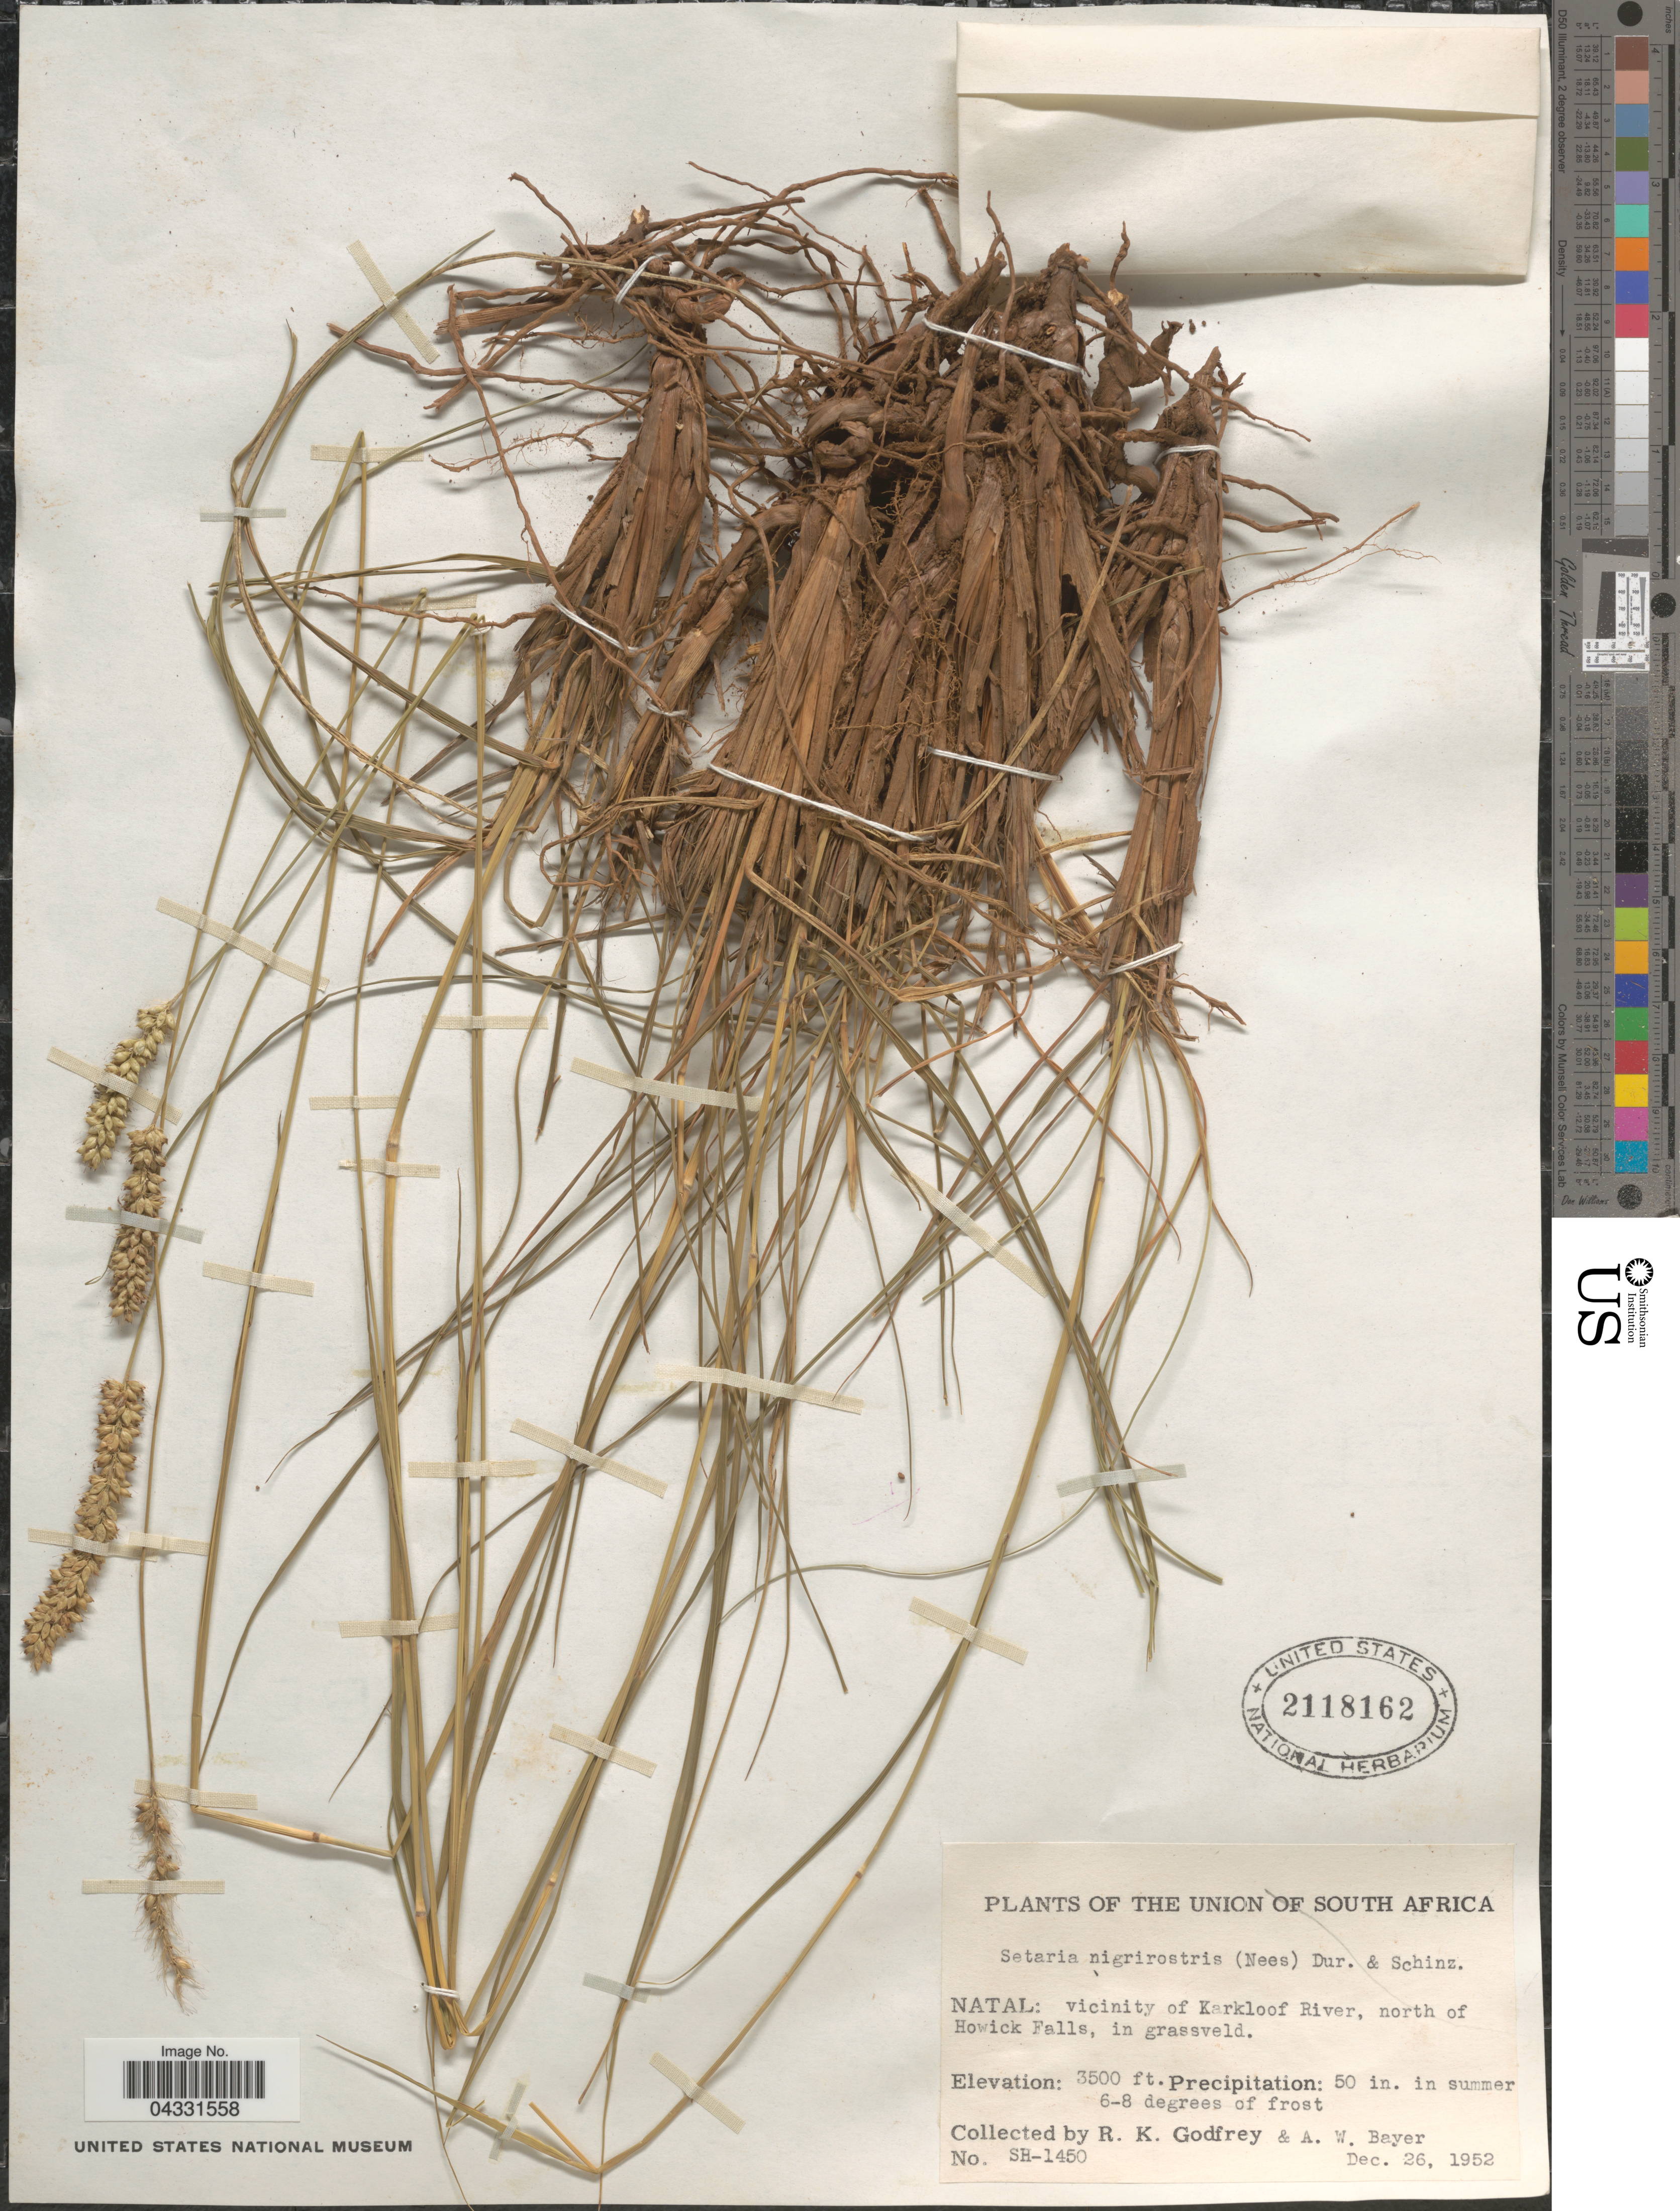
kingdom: Plantae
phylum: Tracheophyta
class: Liliopsida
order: Poales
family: Poaceae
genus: Setaria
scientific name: Setaria nigrirostris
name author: (Nees) Durand & Schinz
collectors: R. K. Godfrey & A. Bayer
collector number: SH-1450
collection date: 1952-12-26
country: South Africa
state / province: KwaZulu-Natal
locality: Union of South Africa. Natal: vicinity of Karkloof River, north of Howick Falls, in grassveld.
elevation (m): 1067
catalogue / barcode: US 2118162